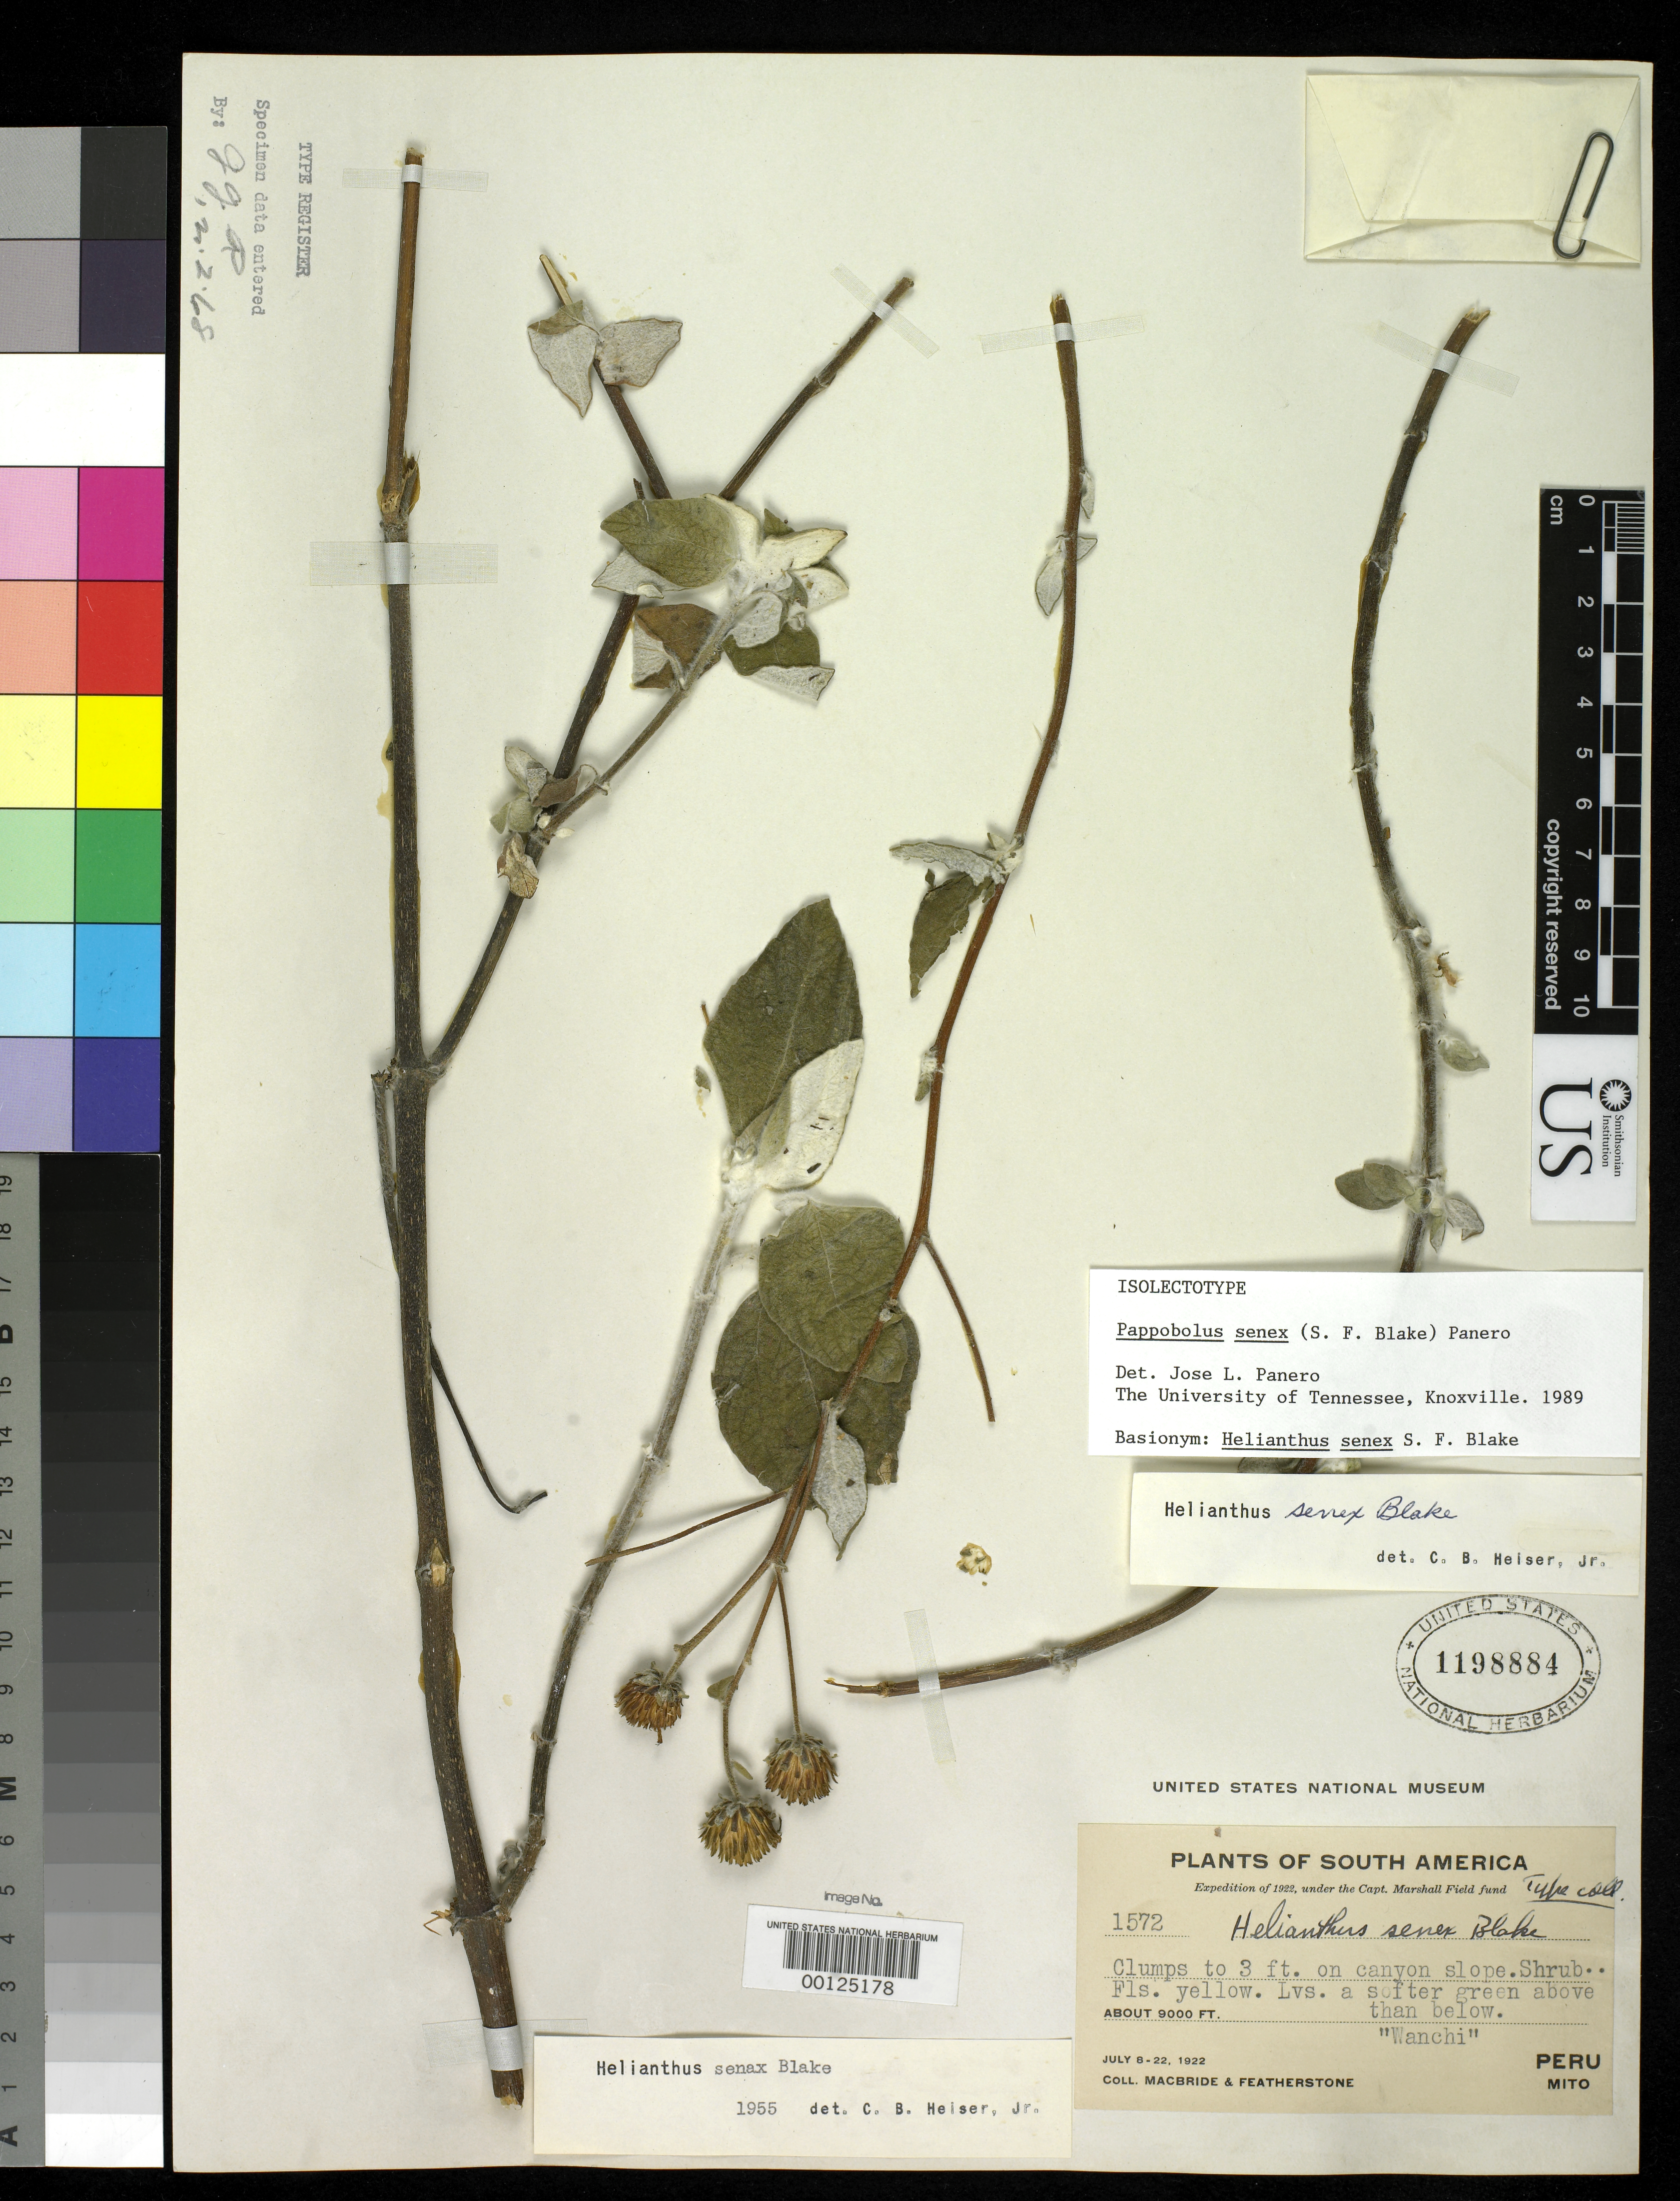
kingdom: Plantae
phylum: Tracheophyta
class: Magnoliopsida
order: Asterales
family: Asteraceae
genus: Helianthus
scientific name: Helianthus senex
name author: S.F. Blake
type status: Isolectotype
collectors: J. F. Macbride & W. Featherstone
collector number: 1572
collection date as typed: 08 Jul 1922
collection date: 1922-07-08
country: Peru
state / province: Huánuco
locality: Mito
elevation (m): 2743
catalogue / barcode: US 1198884